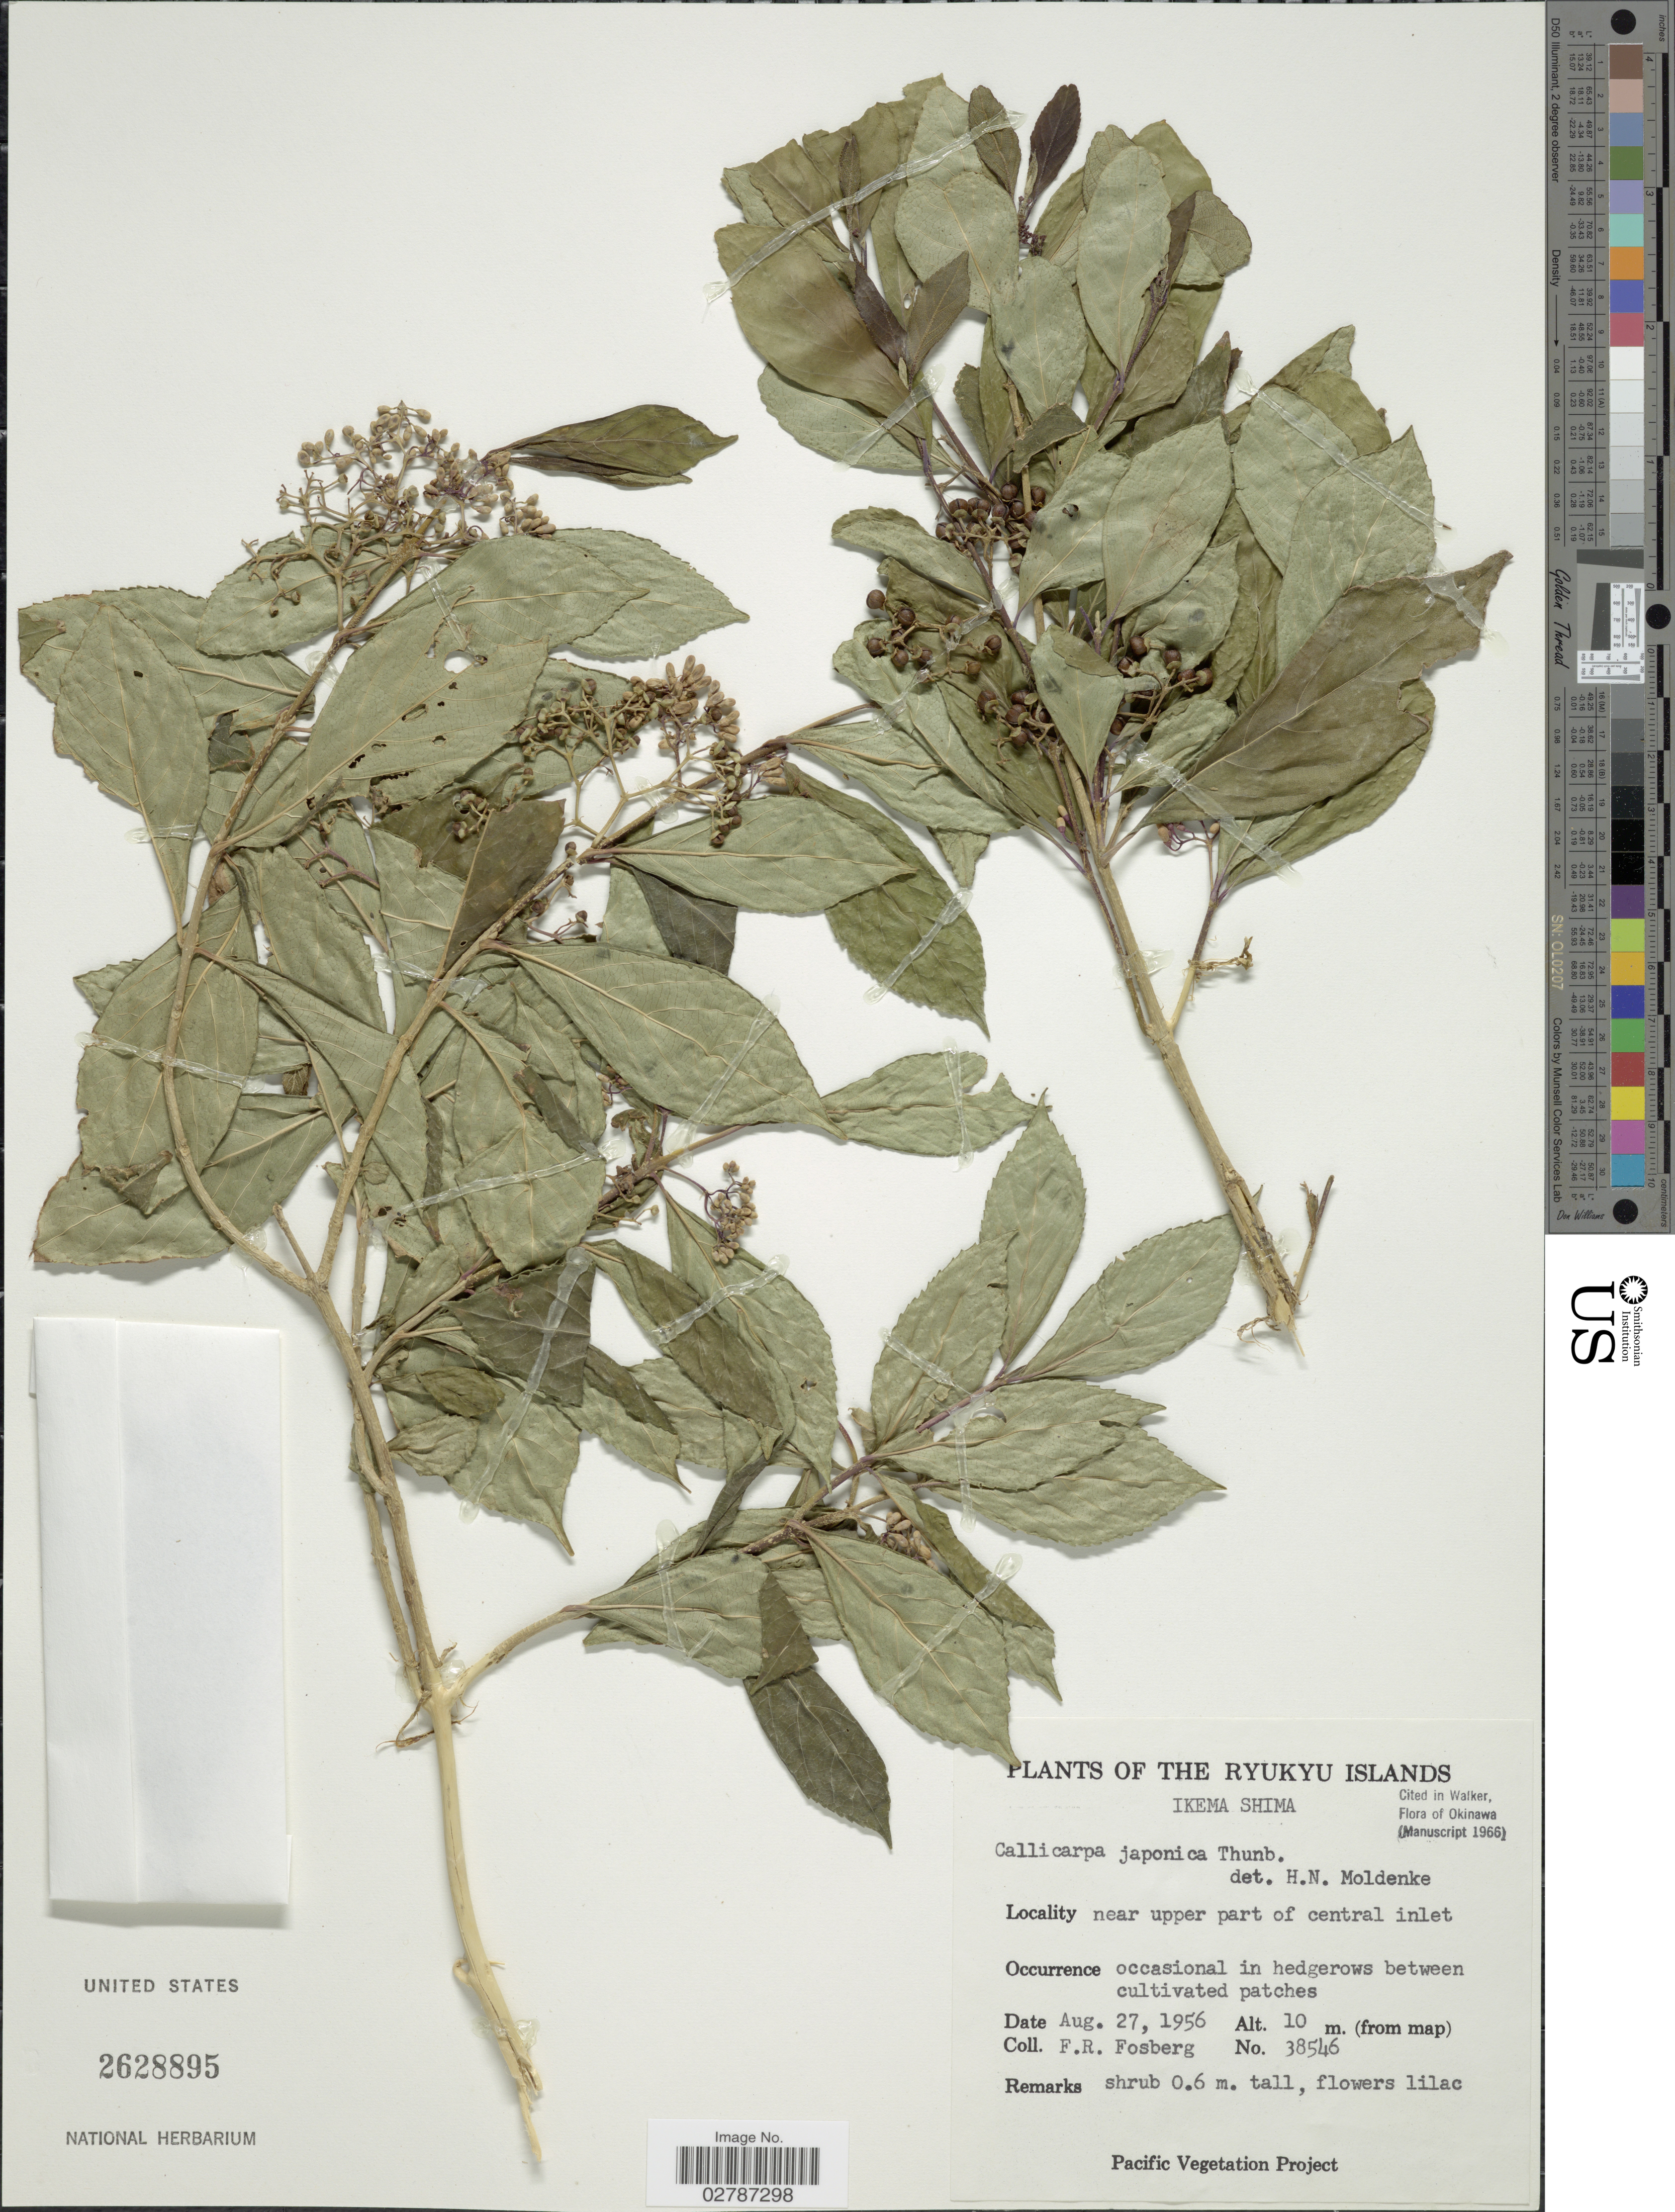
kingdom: Plantae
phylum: Tracheophyta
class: Magnoliopsida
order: Lamiales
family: Lamiaceae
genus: Callicarpa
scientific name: Callicarpa japonica var. japonica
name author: Thunb.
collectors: F. R. Fosberg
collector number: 38546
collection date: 1956-08-27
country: Japan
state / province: Okinawa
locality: Ryukyu Islands. Ikema Shima. Near upper part of central inlet.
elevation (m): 10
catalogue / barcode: US 2628895